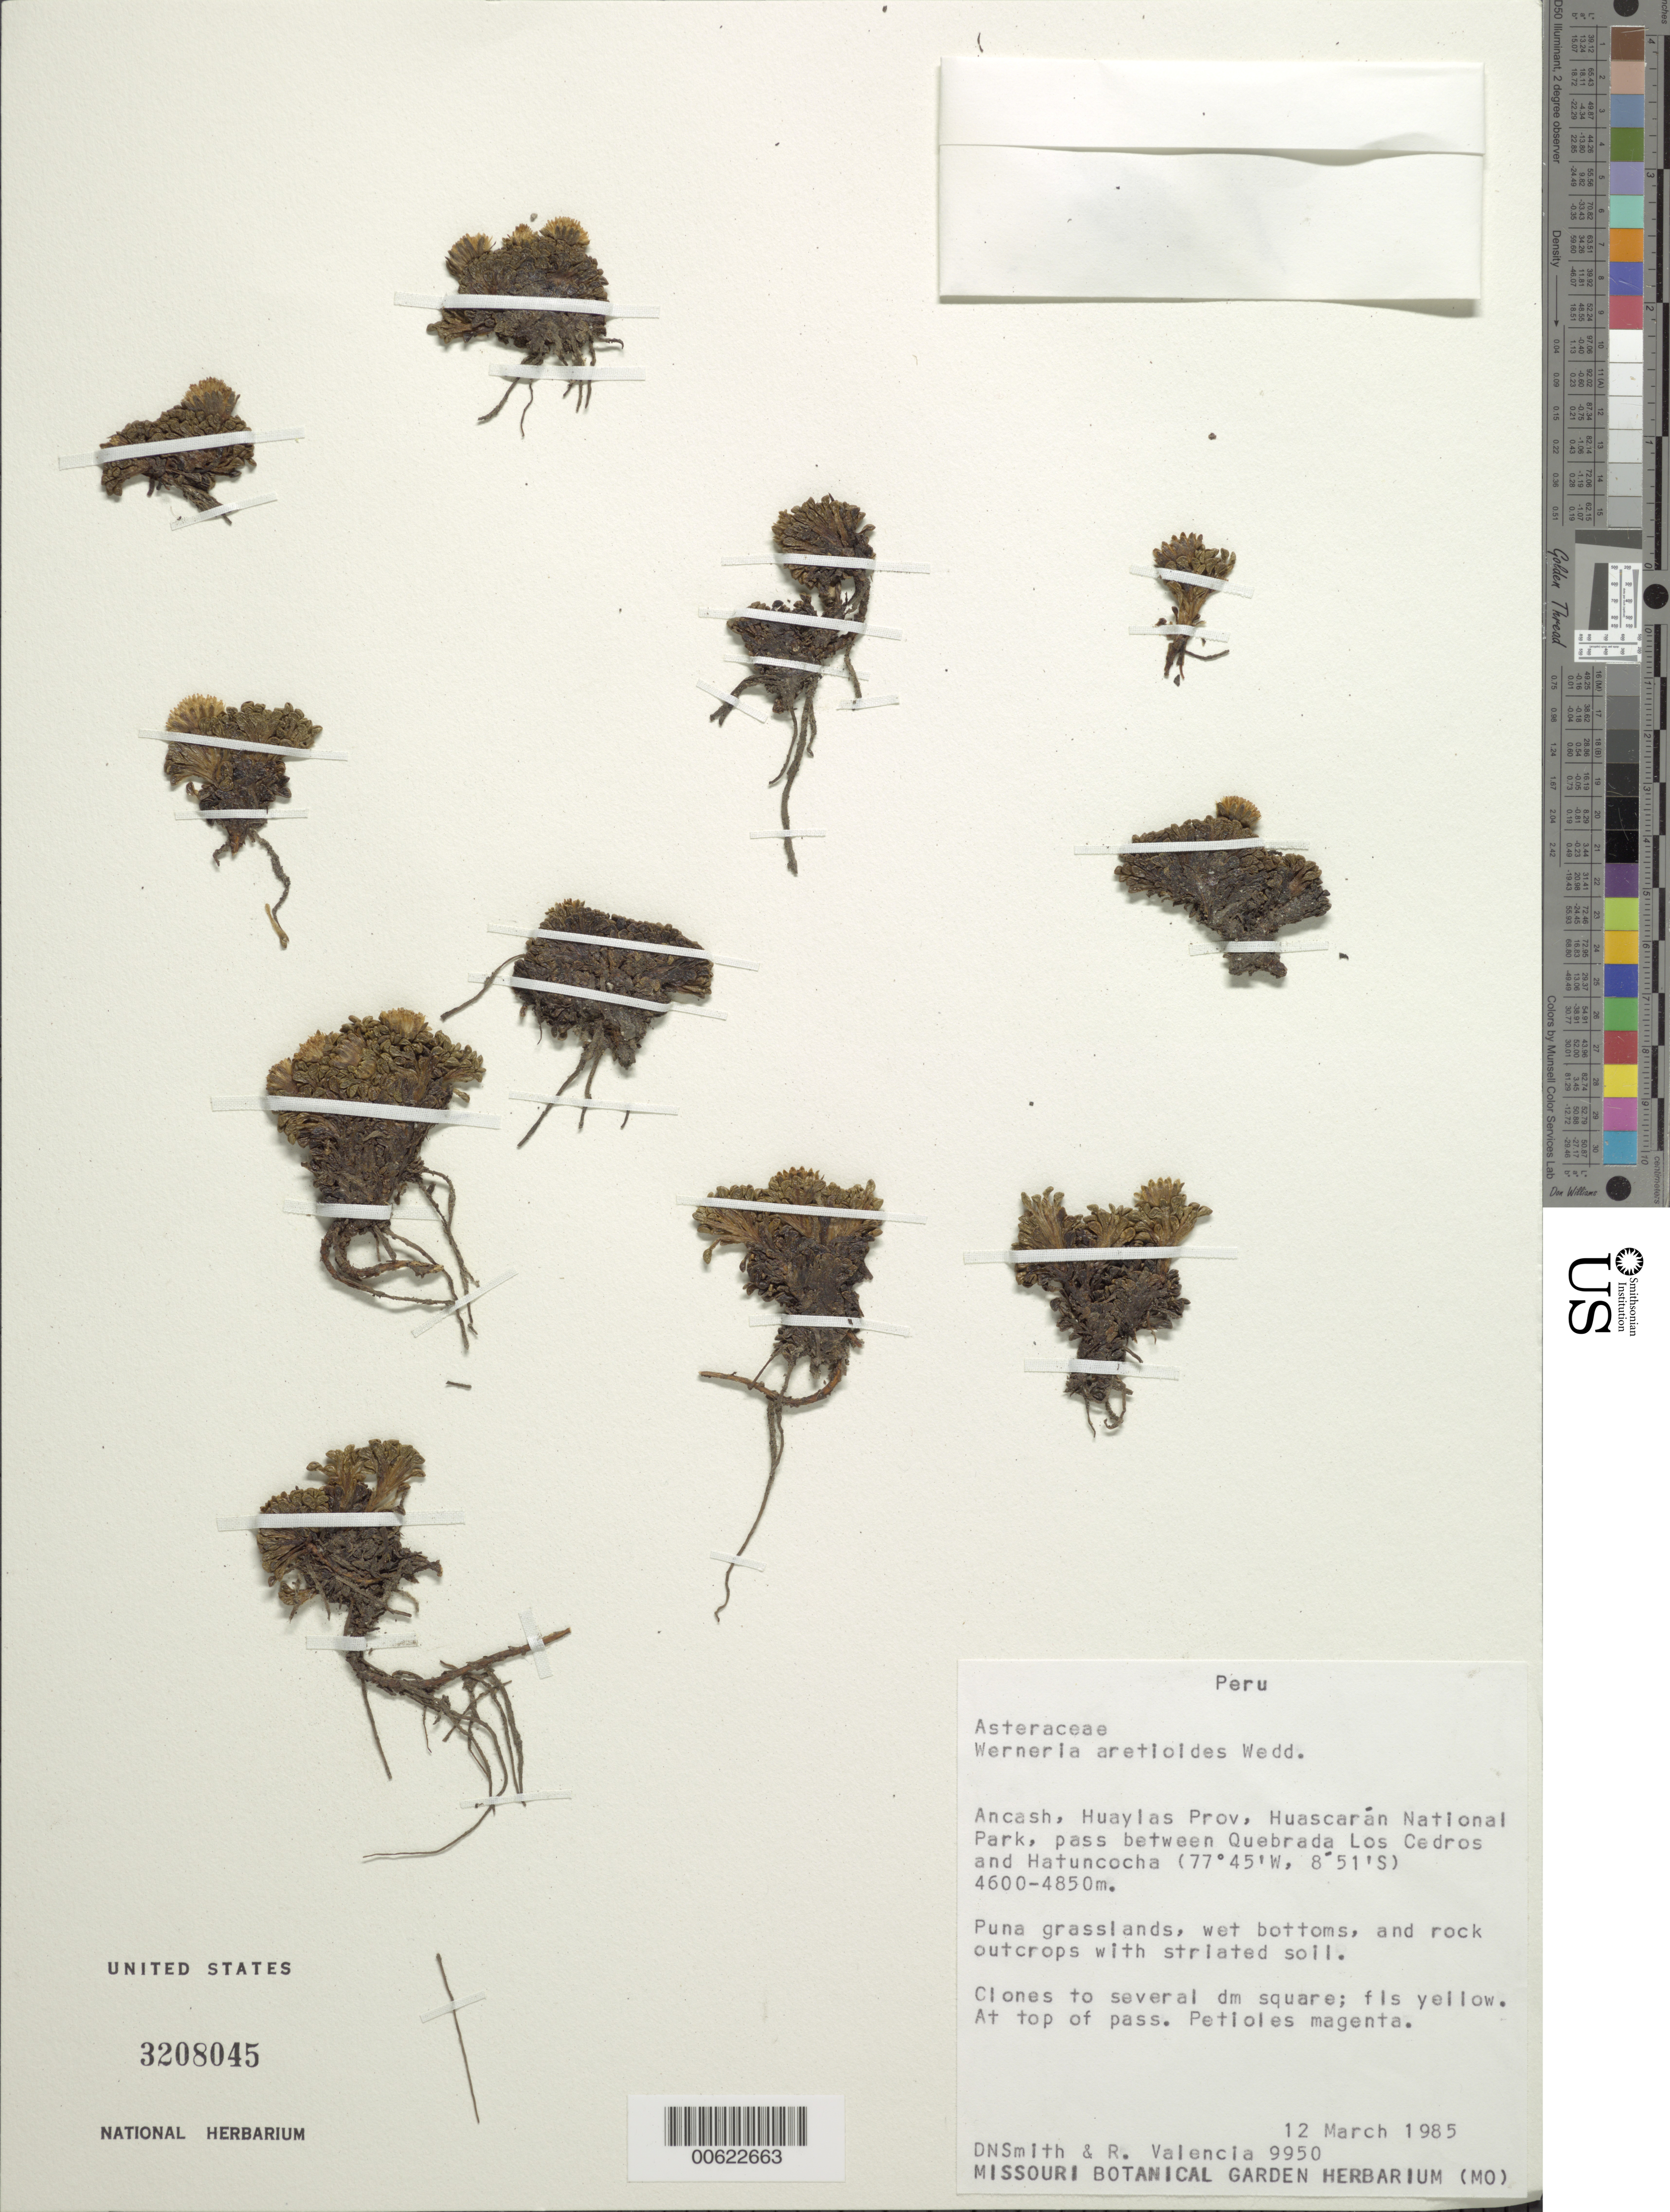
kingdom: Plantae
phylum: Tracheophyta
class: Magnoliopsida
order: Asterales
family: Asteraceae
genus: Werneria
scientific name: Werneria pumila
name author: Kunth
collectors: R. M. King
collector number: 9950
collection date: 1985-03-12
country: Peru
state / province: Ancash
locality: Huaylas, Huascarán National Park, pass between Quebrada Los Cedros and Hatuncocha; at top of pass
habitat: Puna grasslands, wet bottoms; rock outcrops, striated soil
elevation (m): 4700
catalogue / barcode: US 3208045